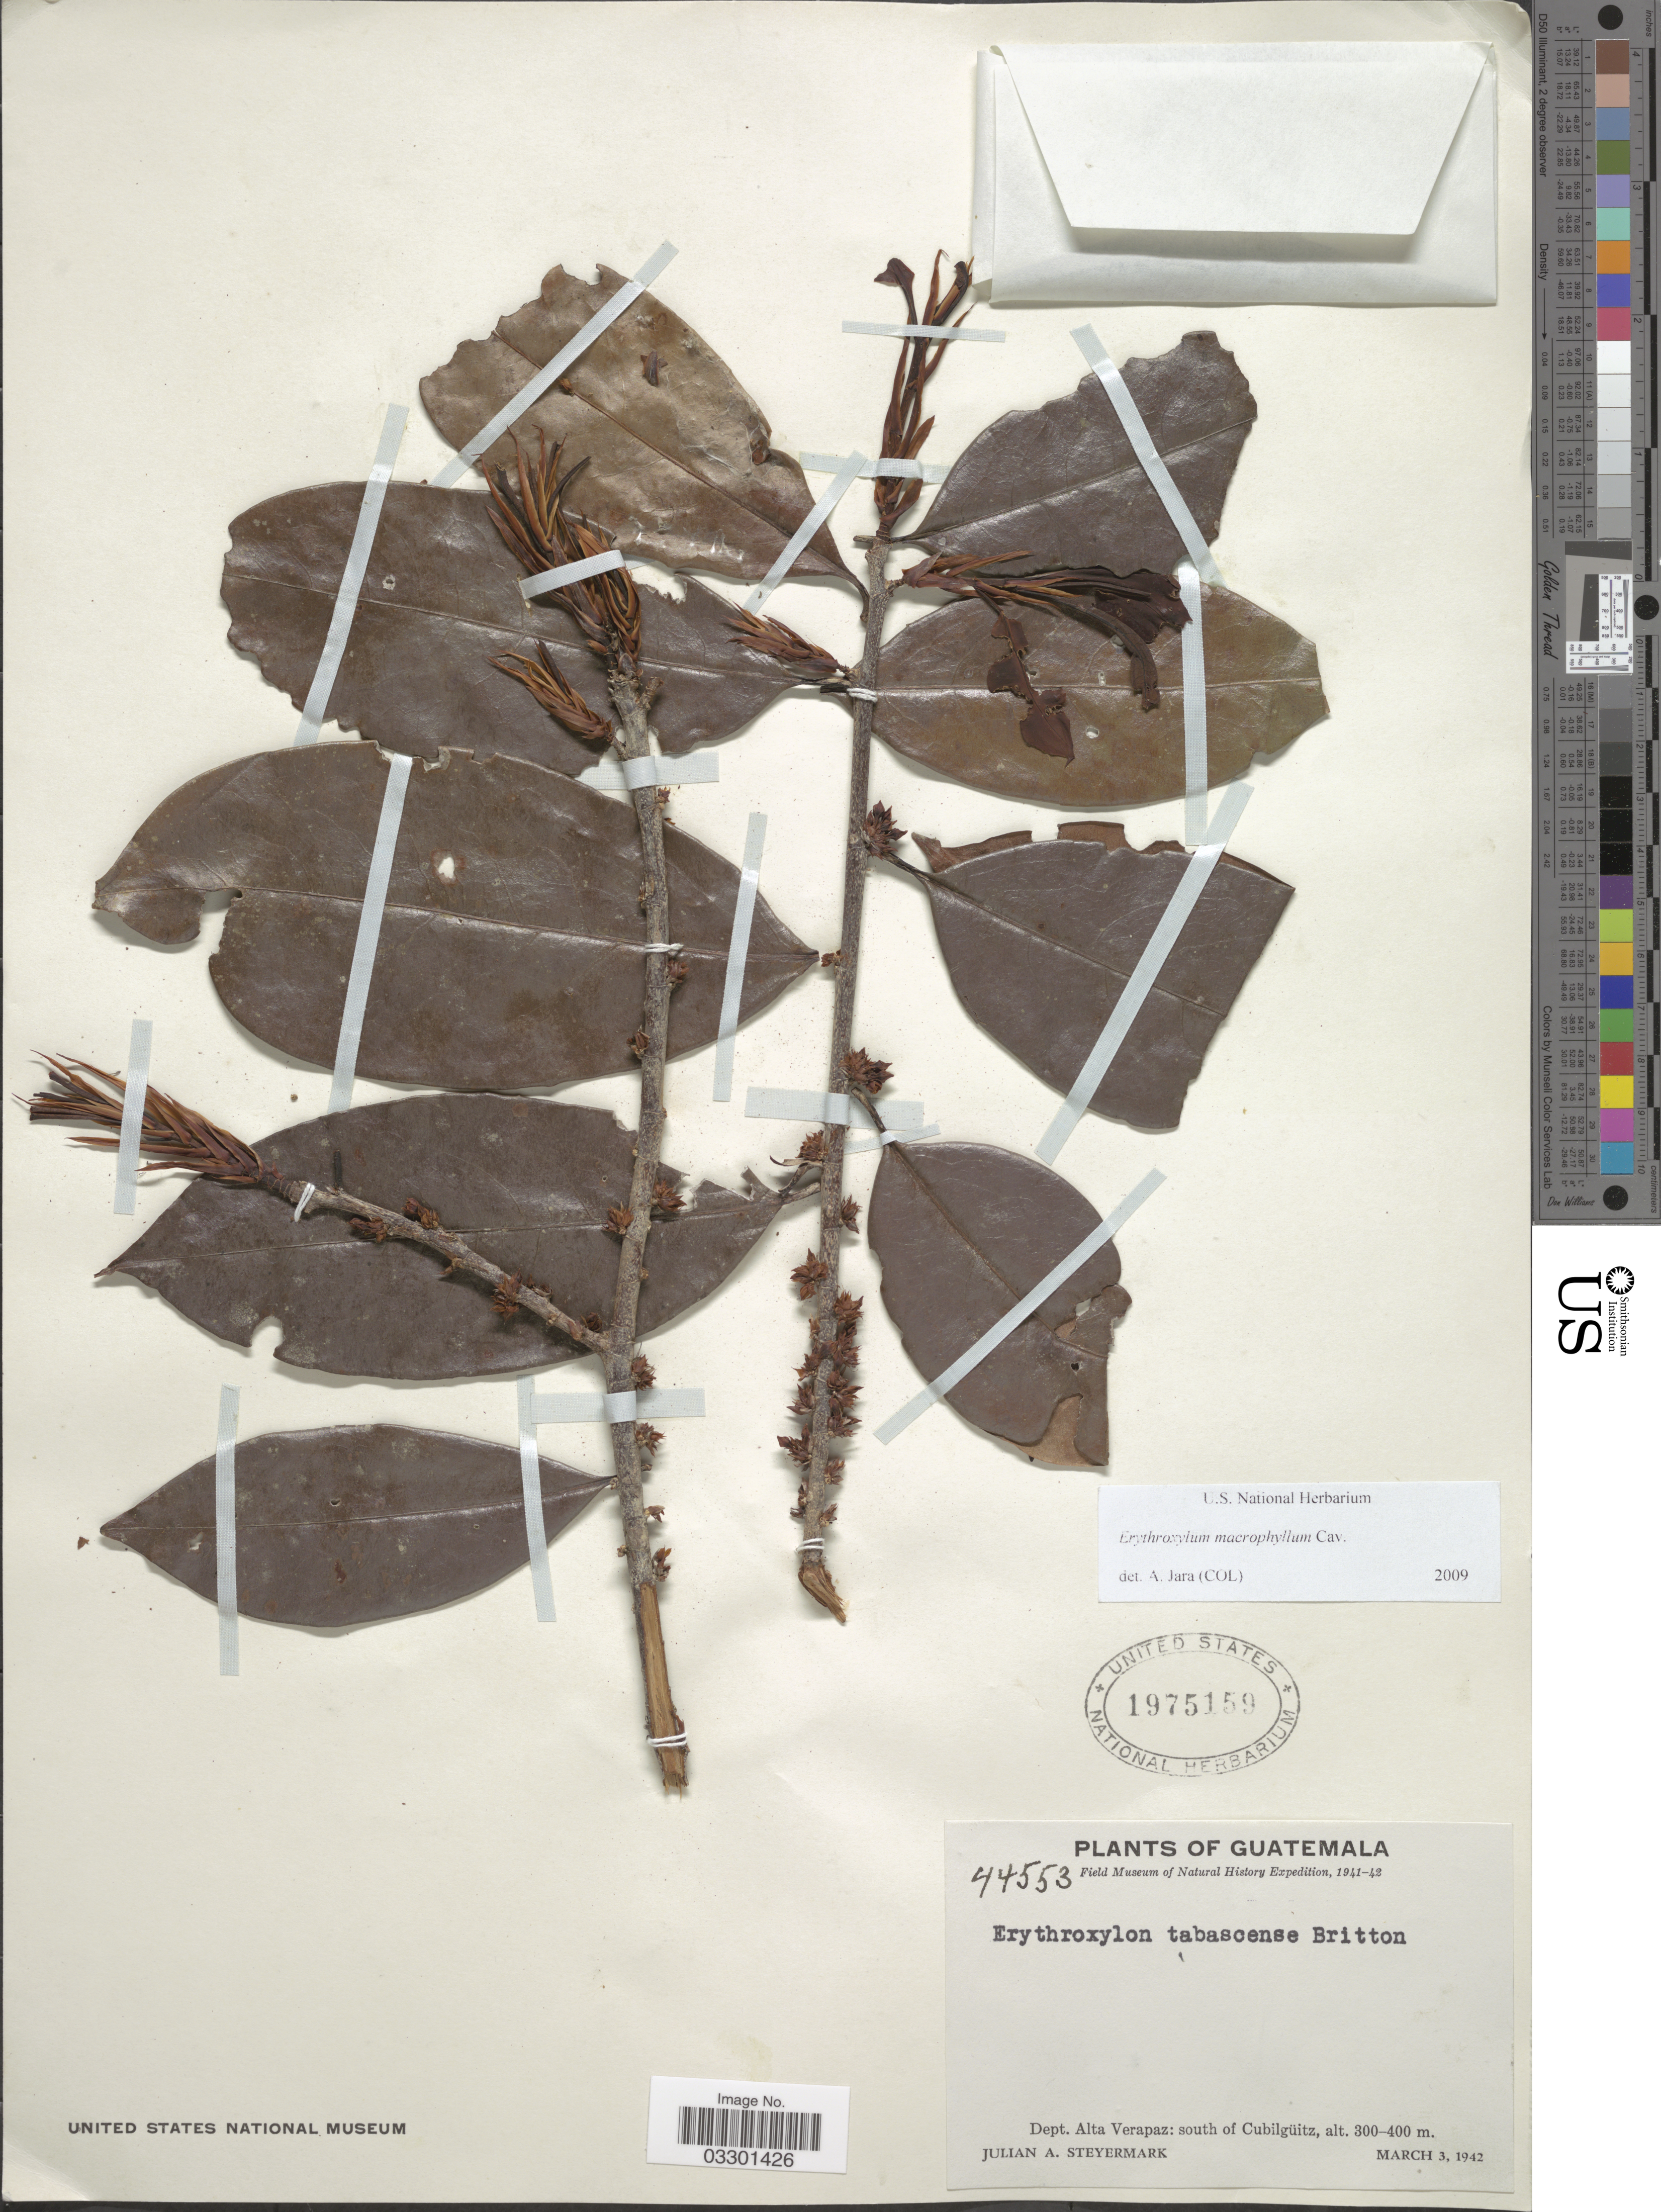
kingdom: Plantae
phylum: Tracheophyta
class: Magnoliopsida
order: Malpighiales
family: Erythroxylaceae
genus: Erythroxylum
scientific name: Erythroxylum macrophyllum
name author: Cav.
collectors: J. Steyermark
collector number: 44553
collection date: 1942-03-03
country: Guatemala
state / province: Alta Verapaz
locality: Dept. Alta Verapaz: south of Cubilgüitz.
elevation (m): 300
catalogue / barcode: US 1975159